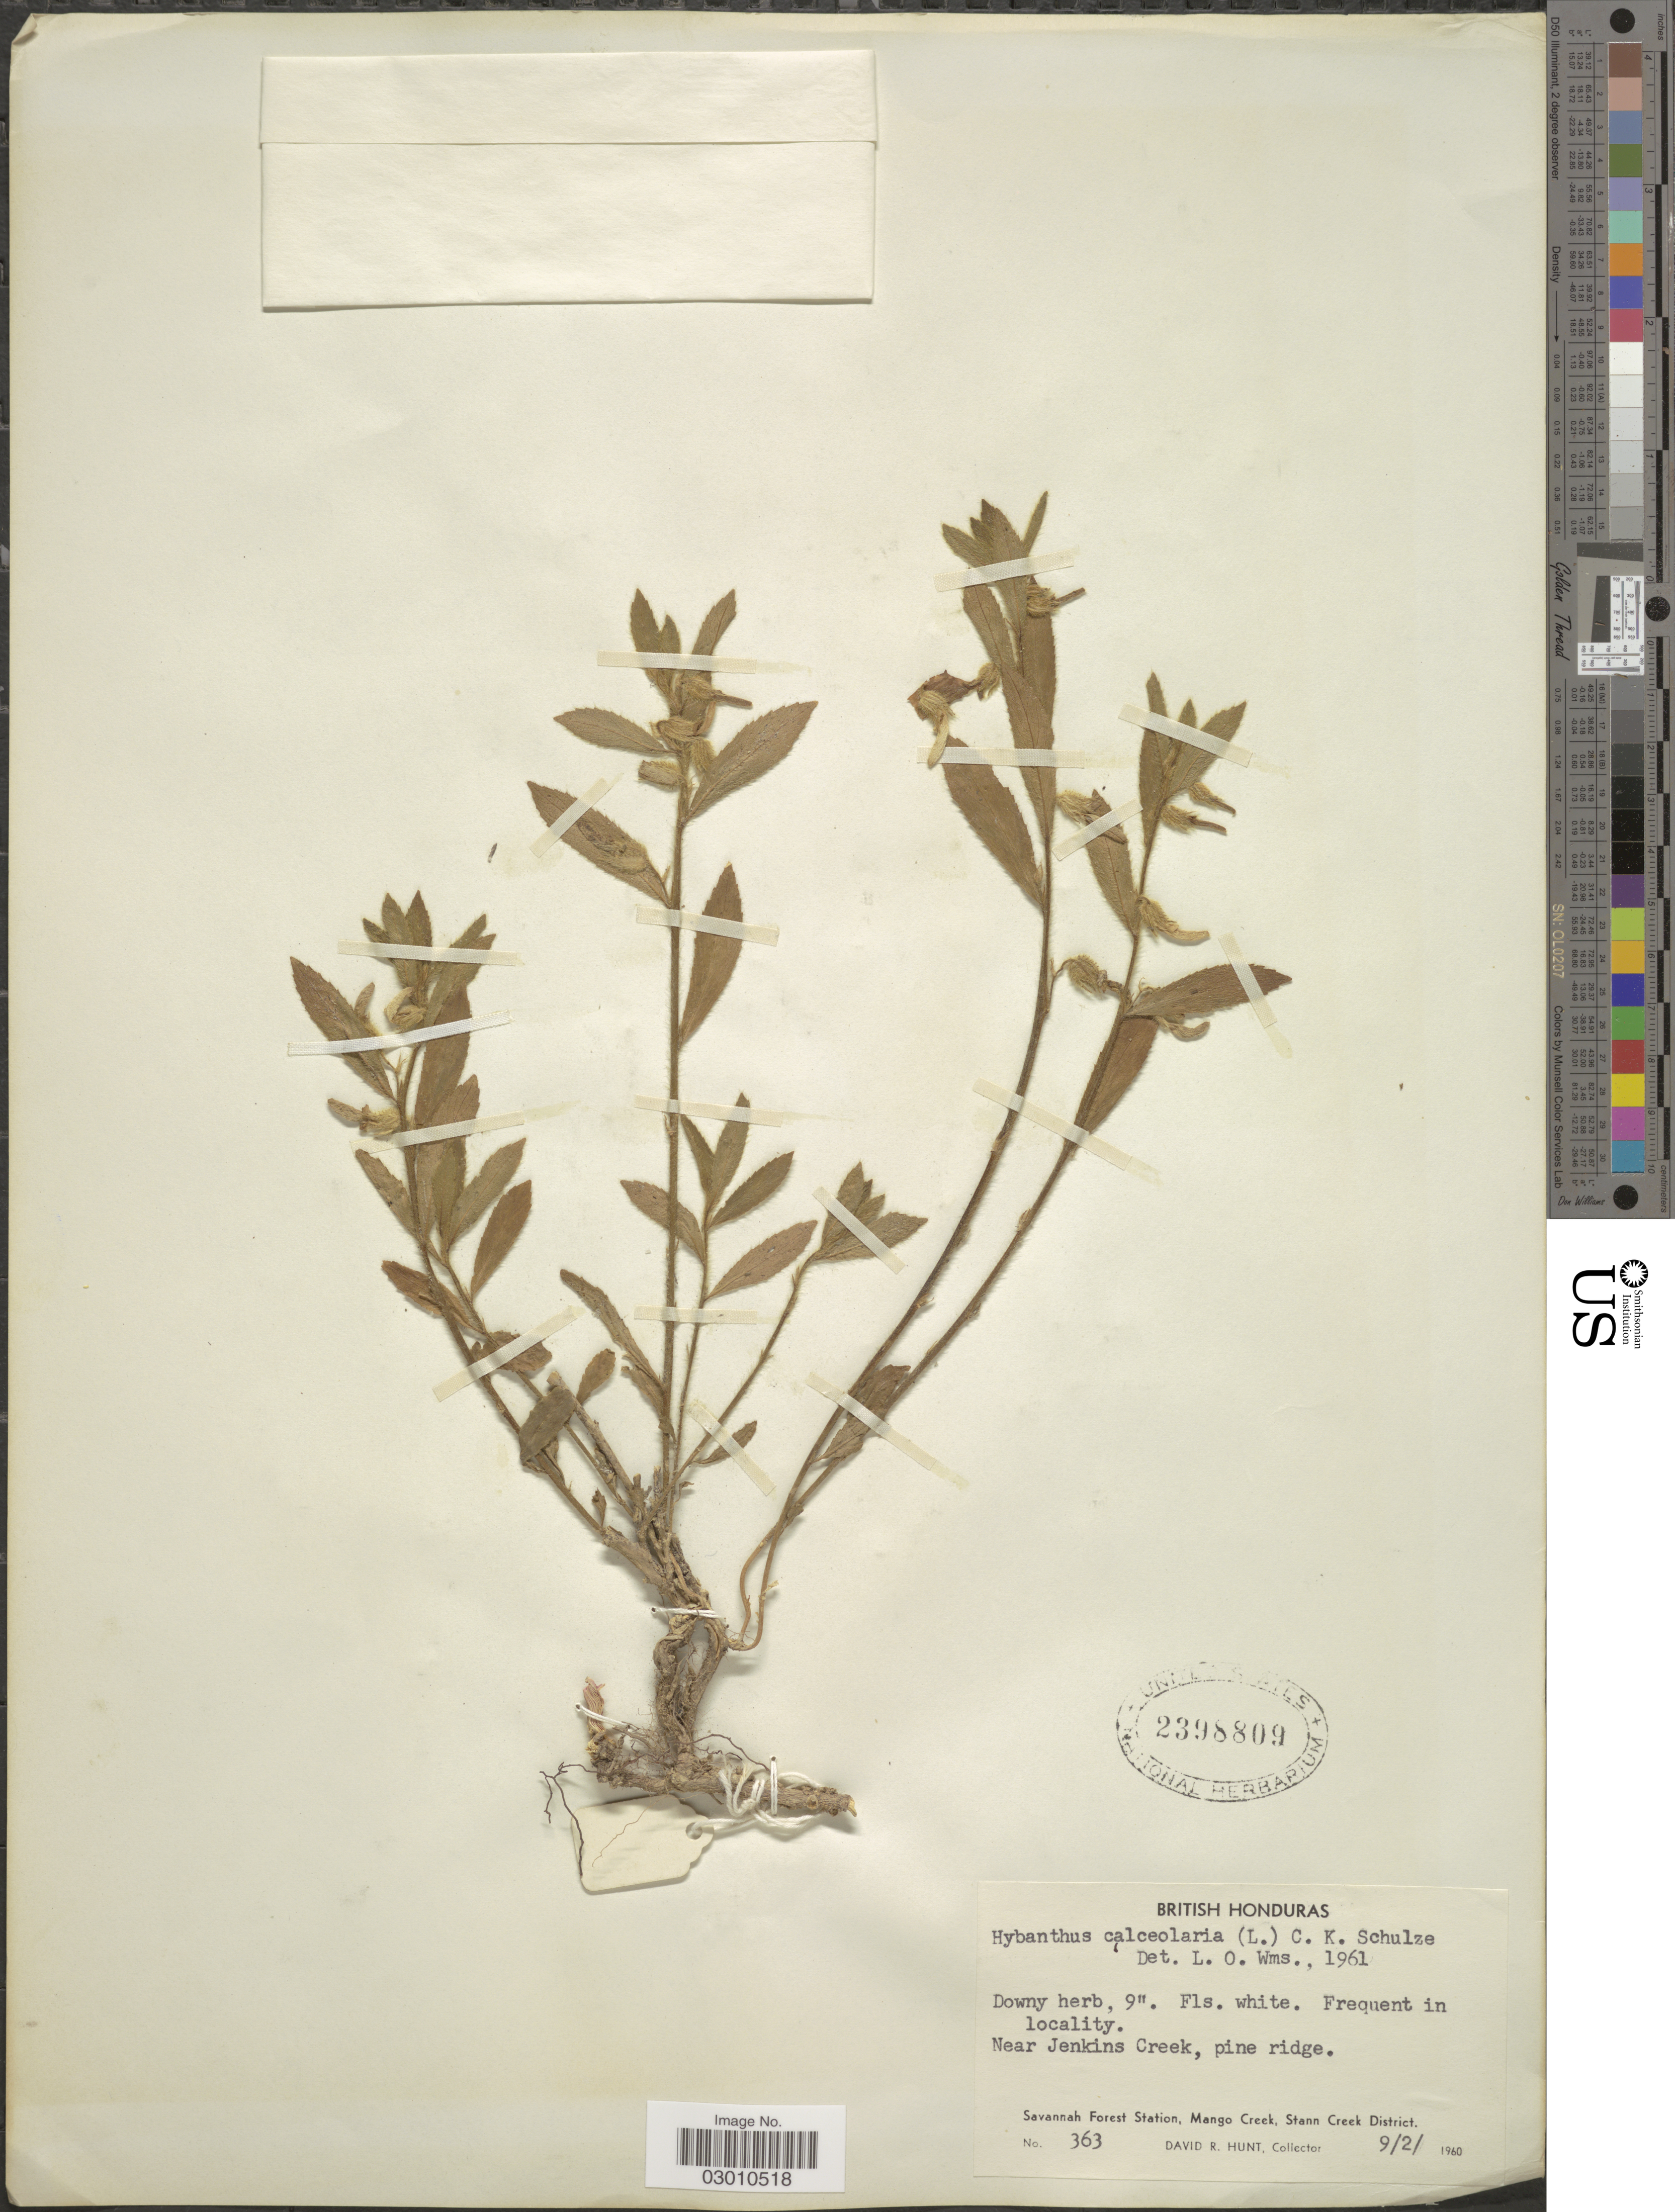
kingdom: Plantae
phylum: Tracheophyta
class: Magnoliopsida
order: Malpighiales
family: Violaceae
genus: Pombalia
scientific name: Pombalia calceolaria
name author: (L.) Paula-Souza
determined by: Strong, Mark T., (BOT), Smithsonian Institution - National Museum of Natural History (UNITED STATES)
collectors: D. R. Hunt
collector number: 363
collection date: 1960-02-09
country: Belize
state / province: Stann Creek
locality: Near Jenkins Creek, pine ridge. Savannah Forest Station, Mango Creek, Stann Creek District.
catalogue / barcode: US 2398809